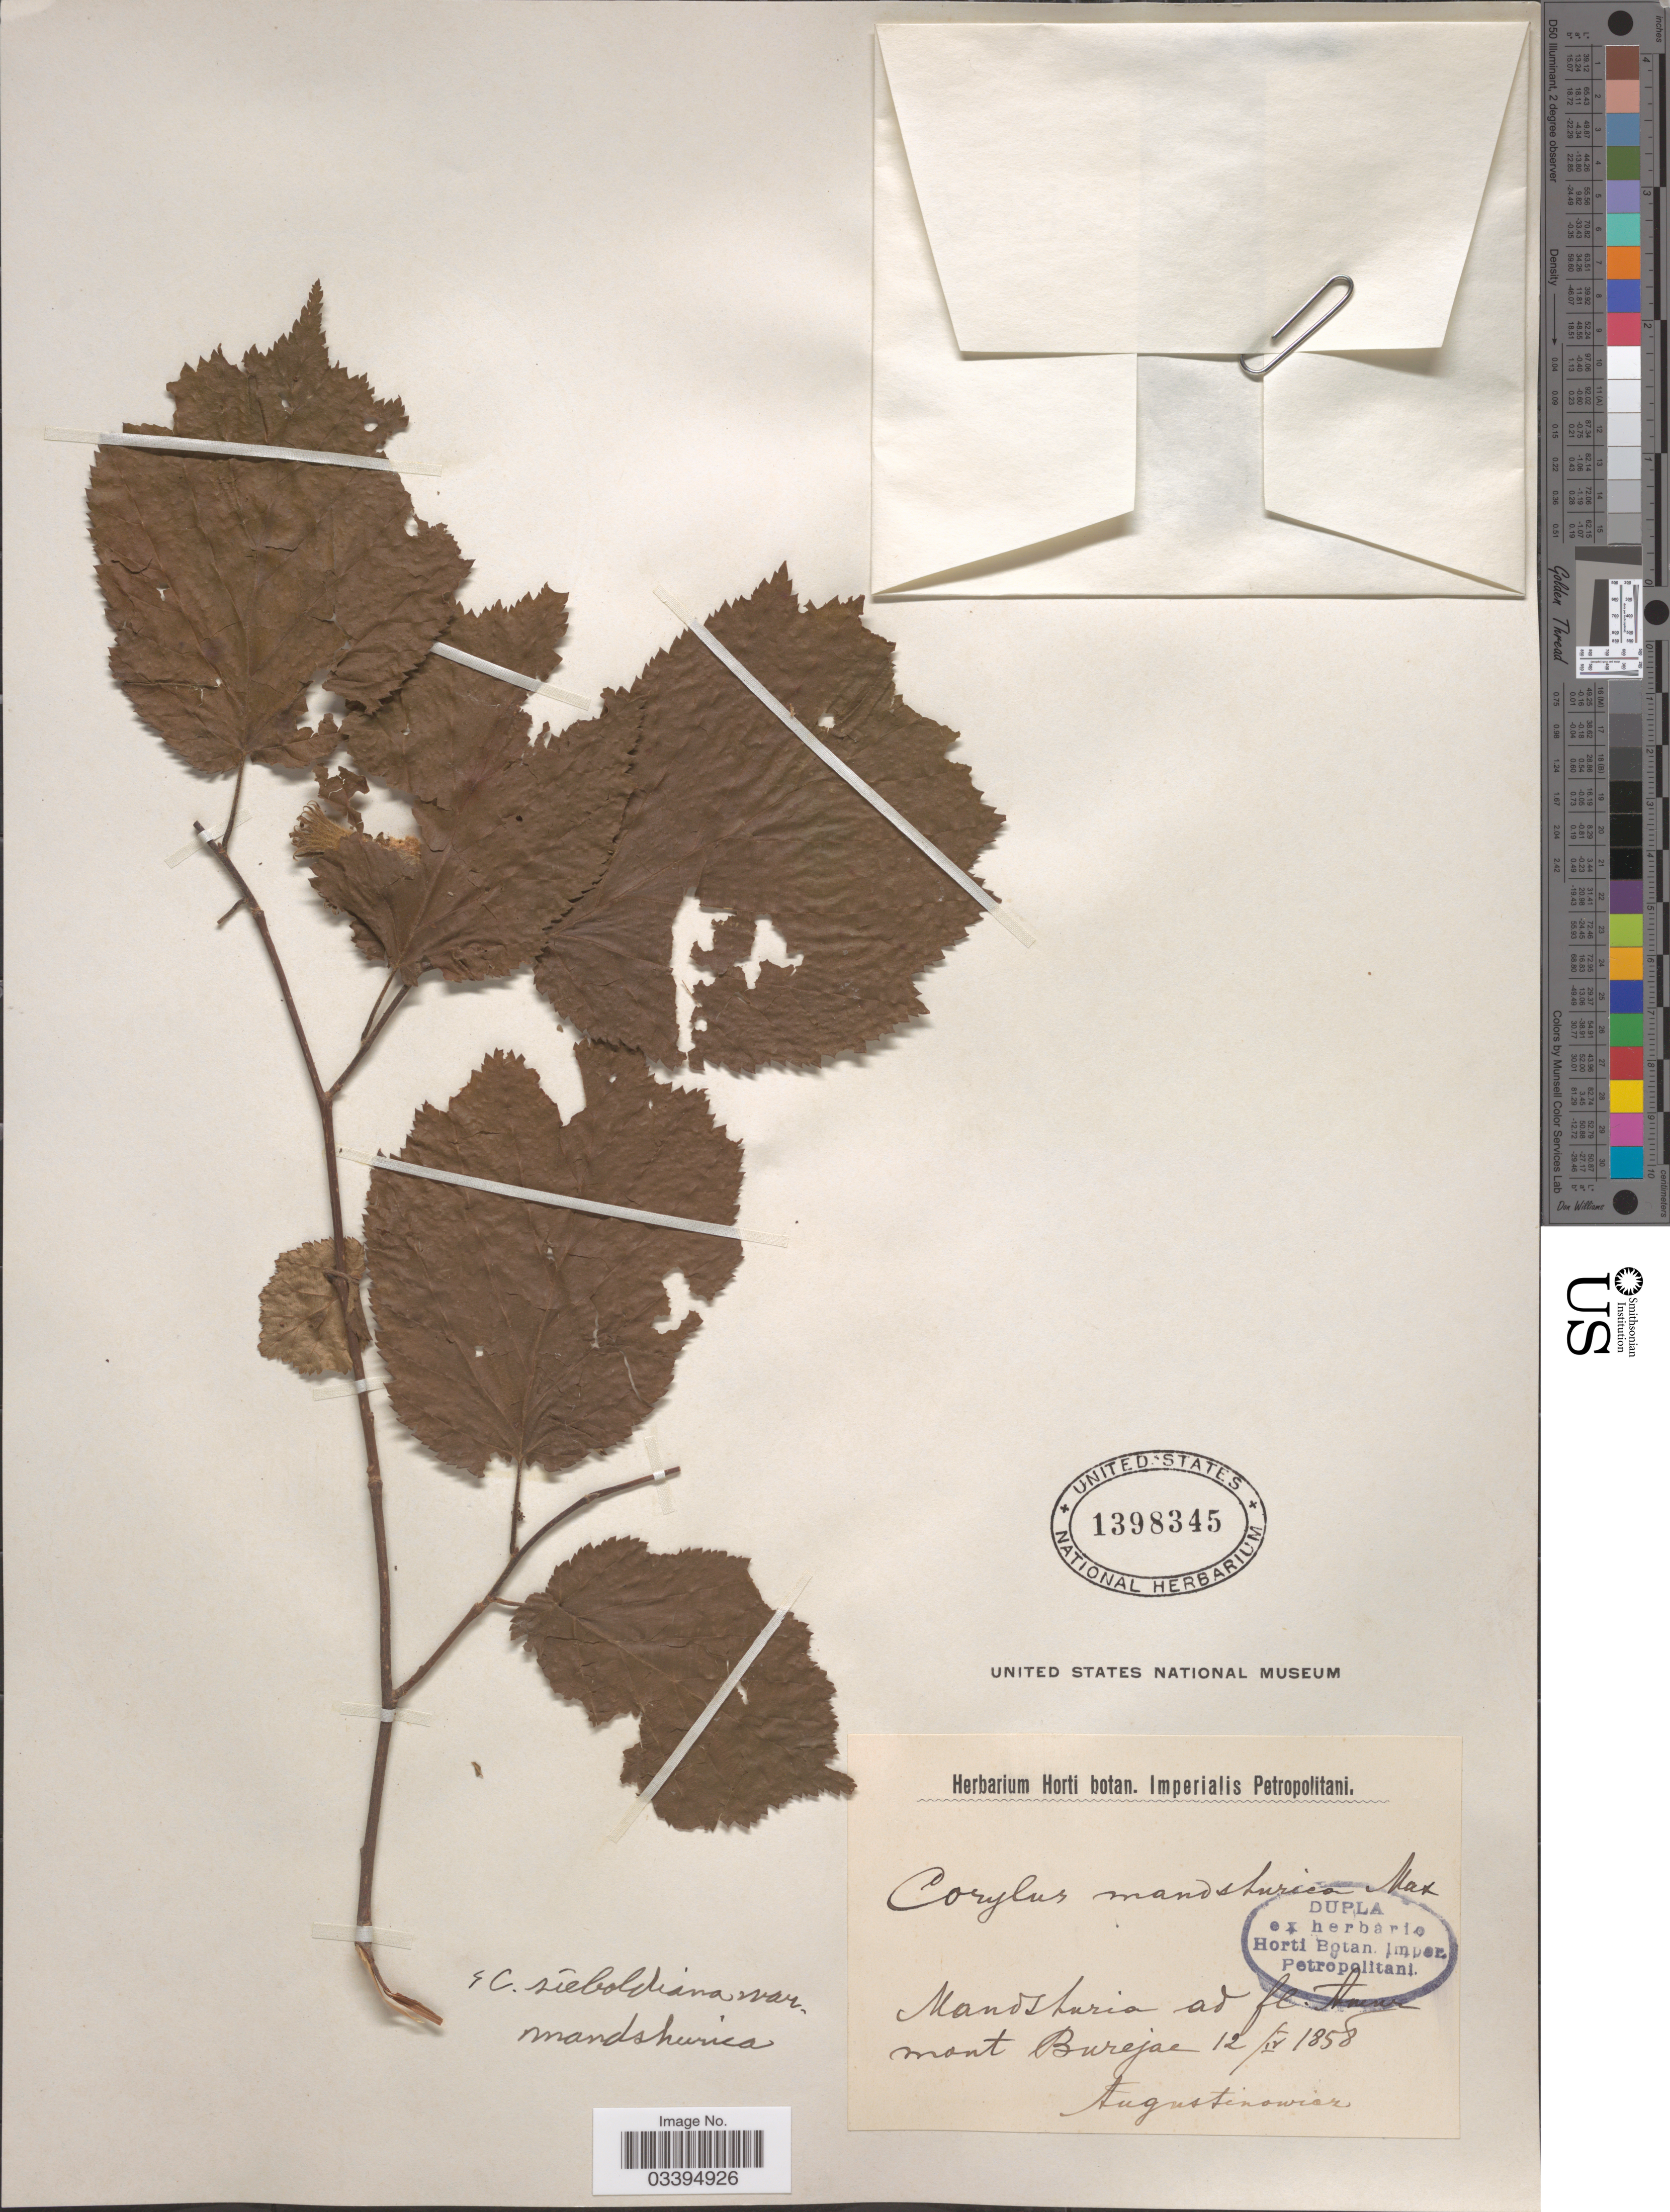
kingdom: Plantae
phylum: Tracheophyta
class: Magnoliopsida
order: Fagales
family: Betulaceae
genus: Corylus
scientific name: Corylus sieboldiana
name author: Blume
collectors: Augustinowicz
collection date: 1858-04-12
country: Russian Federation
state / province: Amur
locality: Mandshuria ad fl. Amur. Mont Burejae.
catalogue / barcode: US 1398345